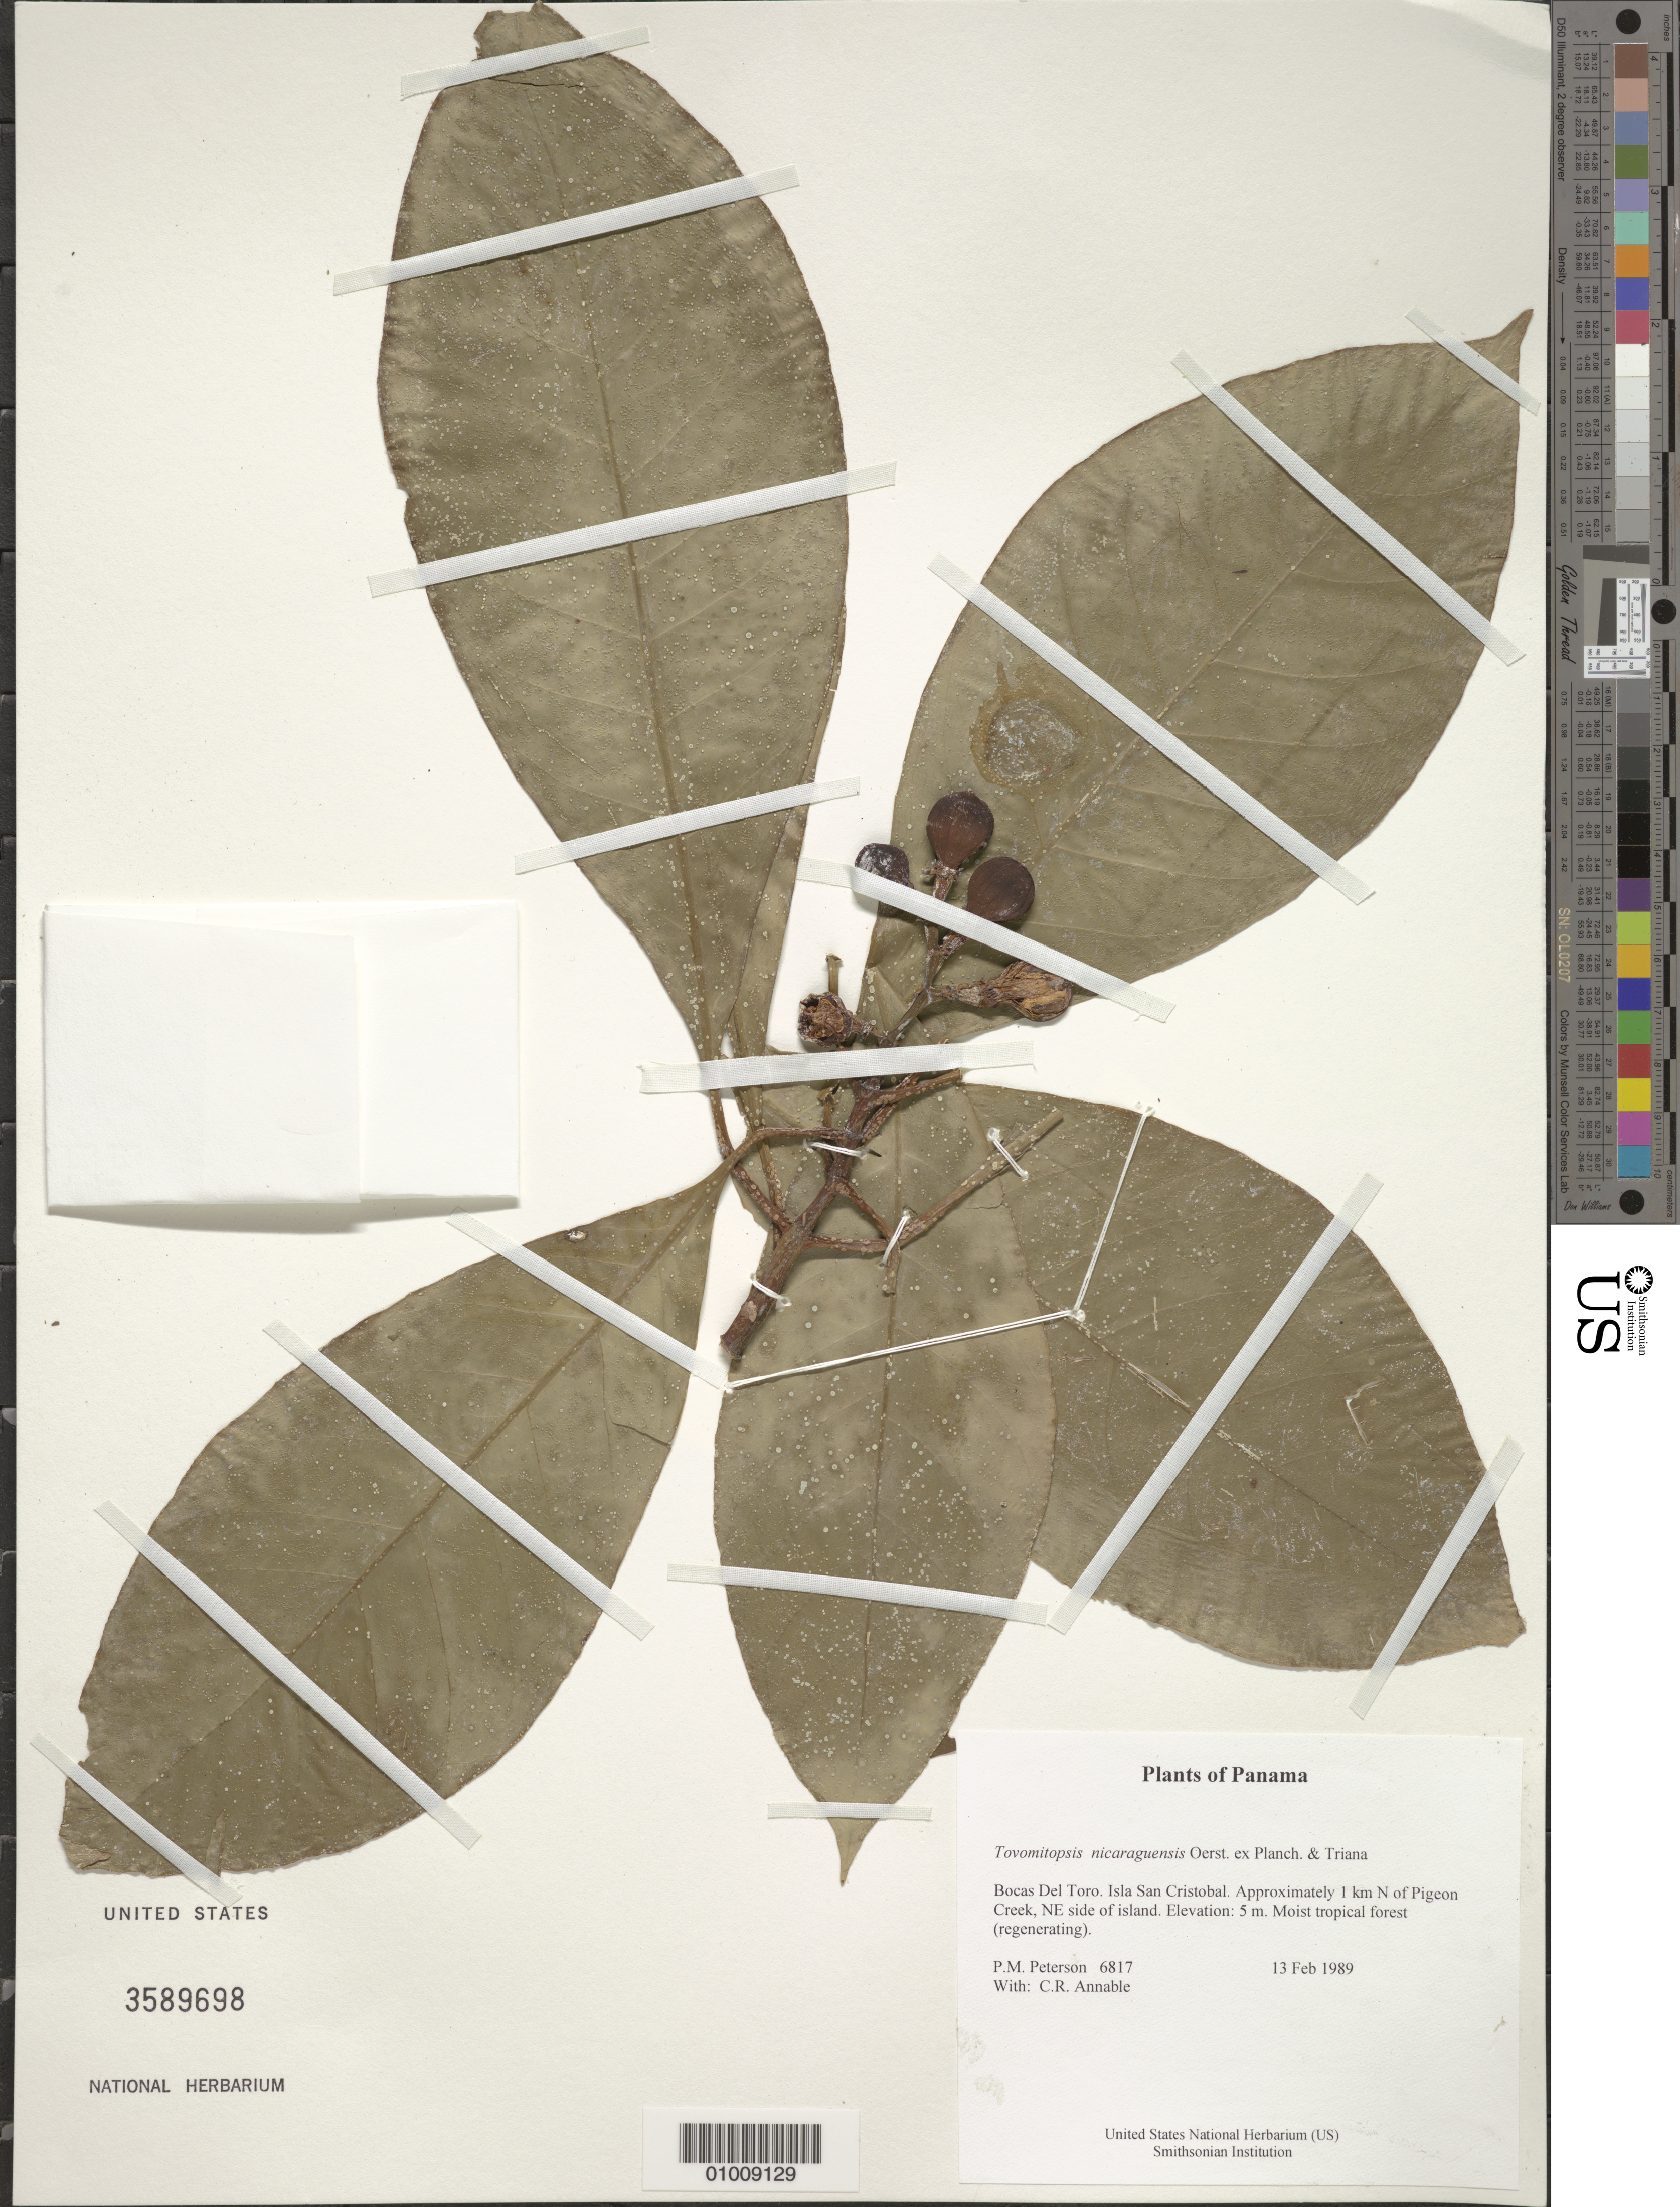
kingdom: Plantae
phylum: Tracheophyta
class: Magnoliopsida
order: Malpighiales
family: Clusiaceae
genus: Tovomitopsis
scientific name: Tovomitopsis nicaraguensis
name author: Oerst. ex Triana & Planch.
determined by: Liesner, R. L.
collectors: P. M. Peterson & C. R. Annable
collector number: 06817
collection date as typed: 13 Feb 1989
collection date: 1989-02-13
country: Panama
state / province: Bocas del Toro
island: San Cristobal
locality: Approximately 1 km N of Pigeon Creek, NE side of island.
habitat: Moist tropical forest (regenerating).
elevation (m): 5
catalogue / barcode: US 3589698